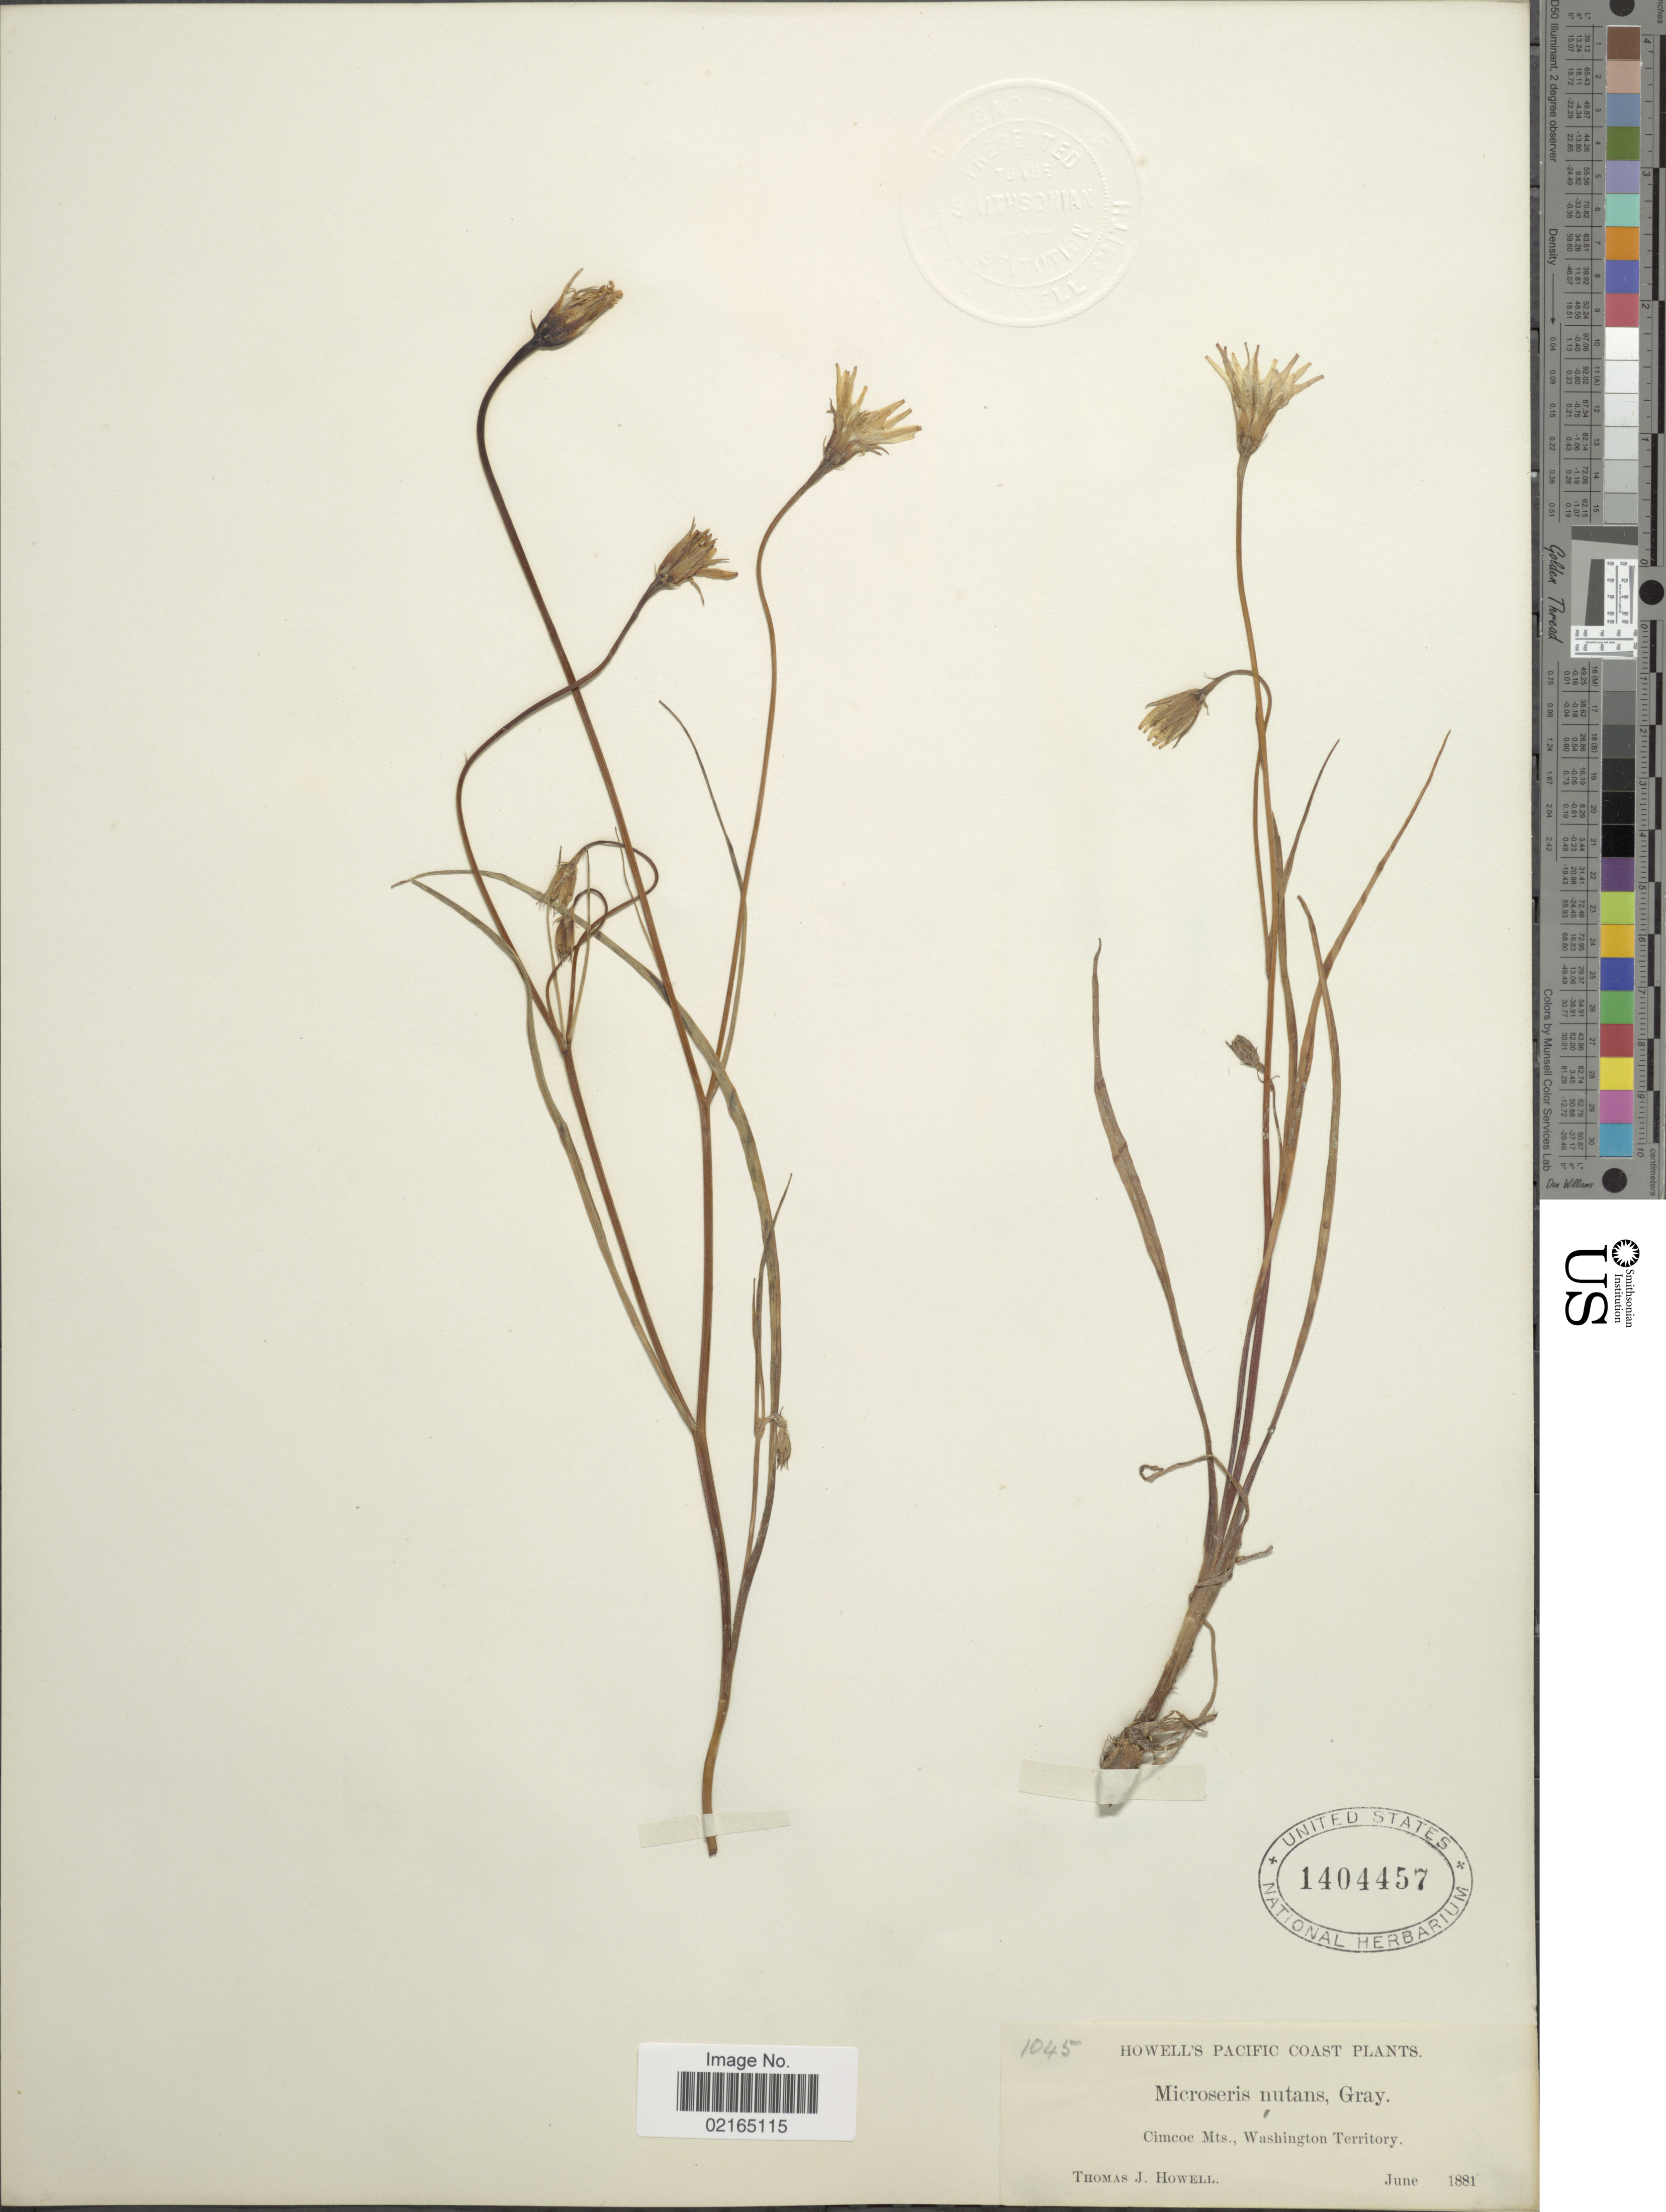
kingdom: Plantae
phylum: Tracheophyta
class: Magnoliopsida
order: Asterales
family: Asteraceae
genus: Microseris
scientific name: Microseris nutans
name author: (Hook.) Sch. Bip.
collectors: T. J. Howell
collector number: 1045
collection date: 1881-06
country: United States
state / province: Washington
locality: Pacific Coast, Cimcoe Mts., Washington Territory.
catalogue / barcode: US 1404457